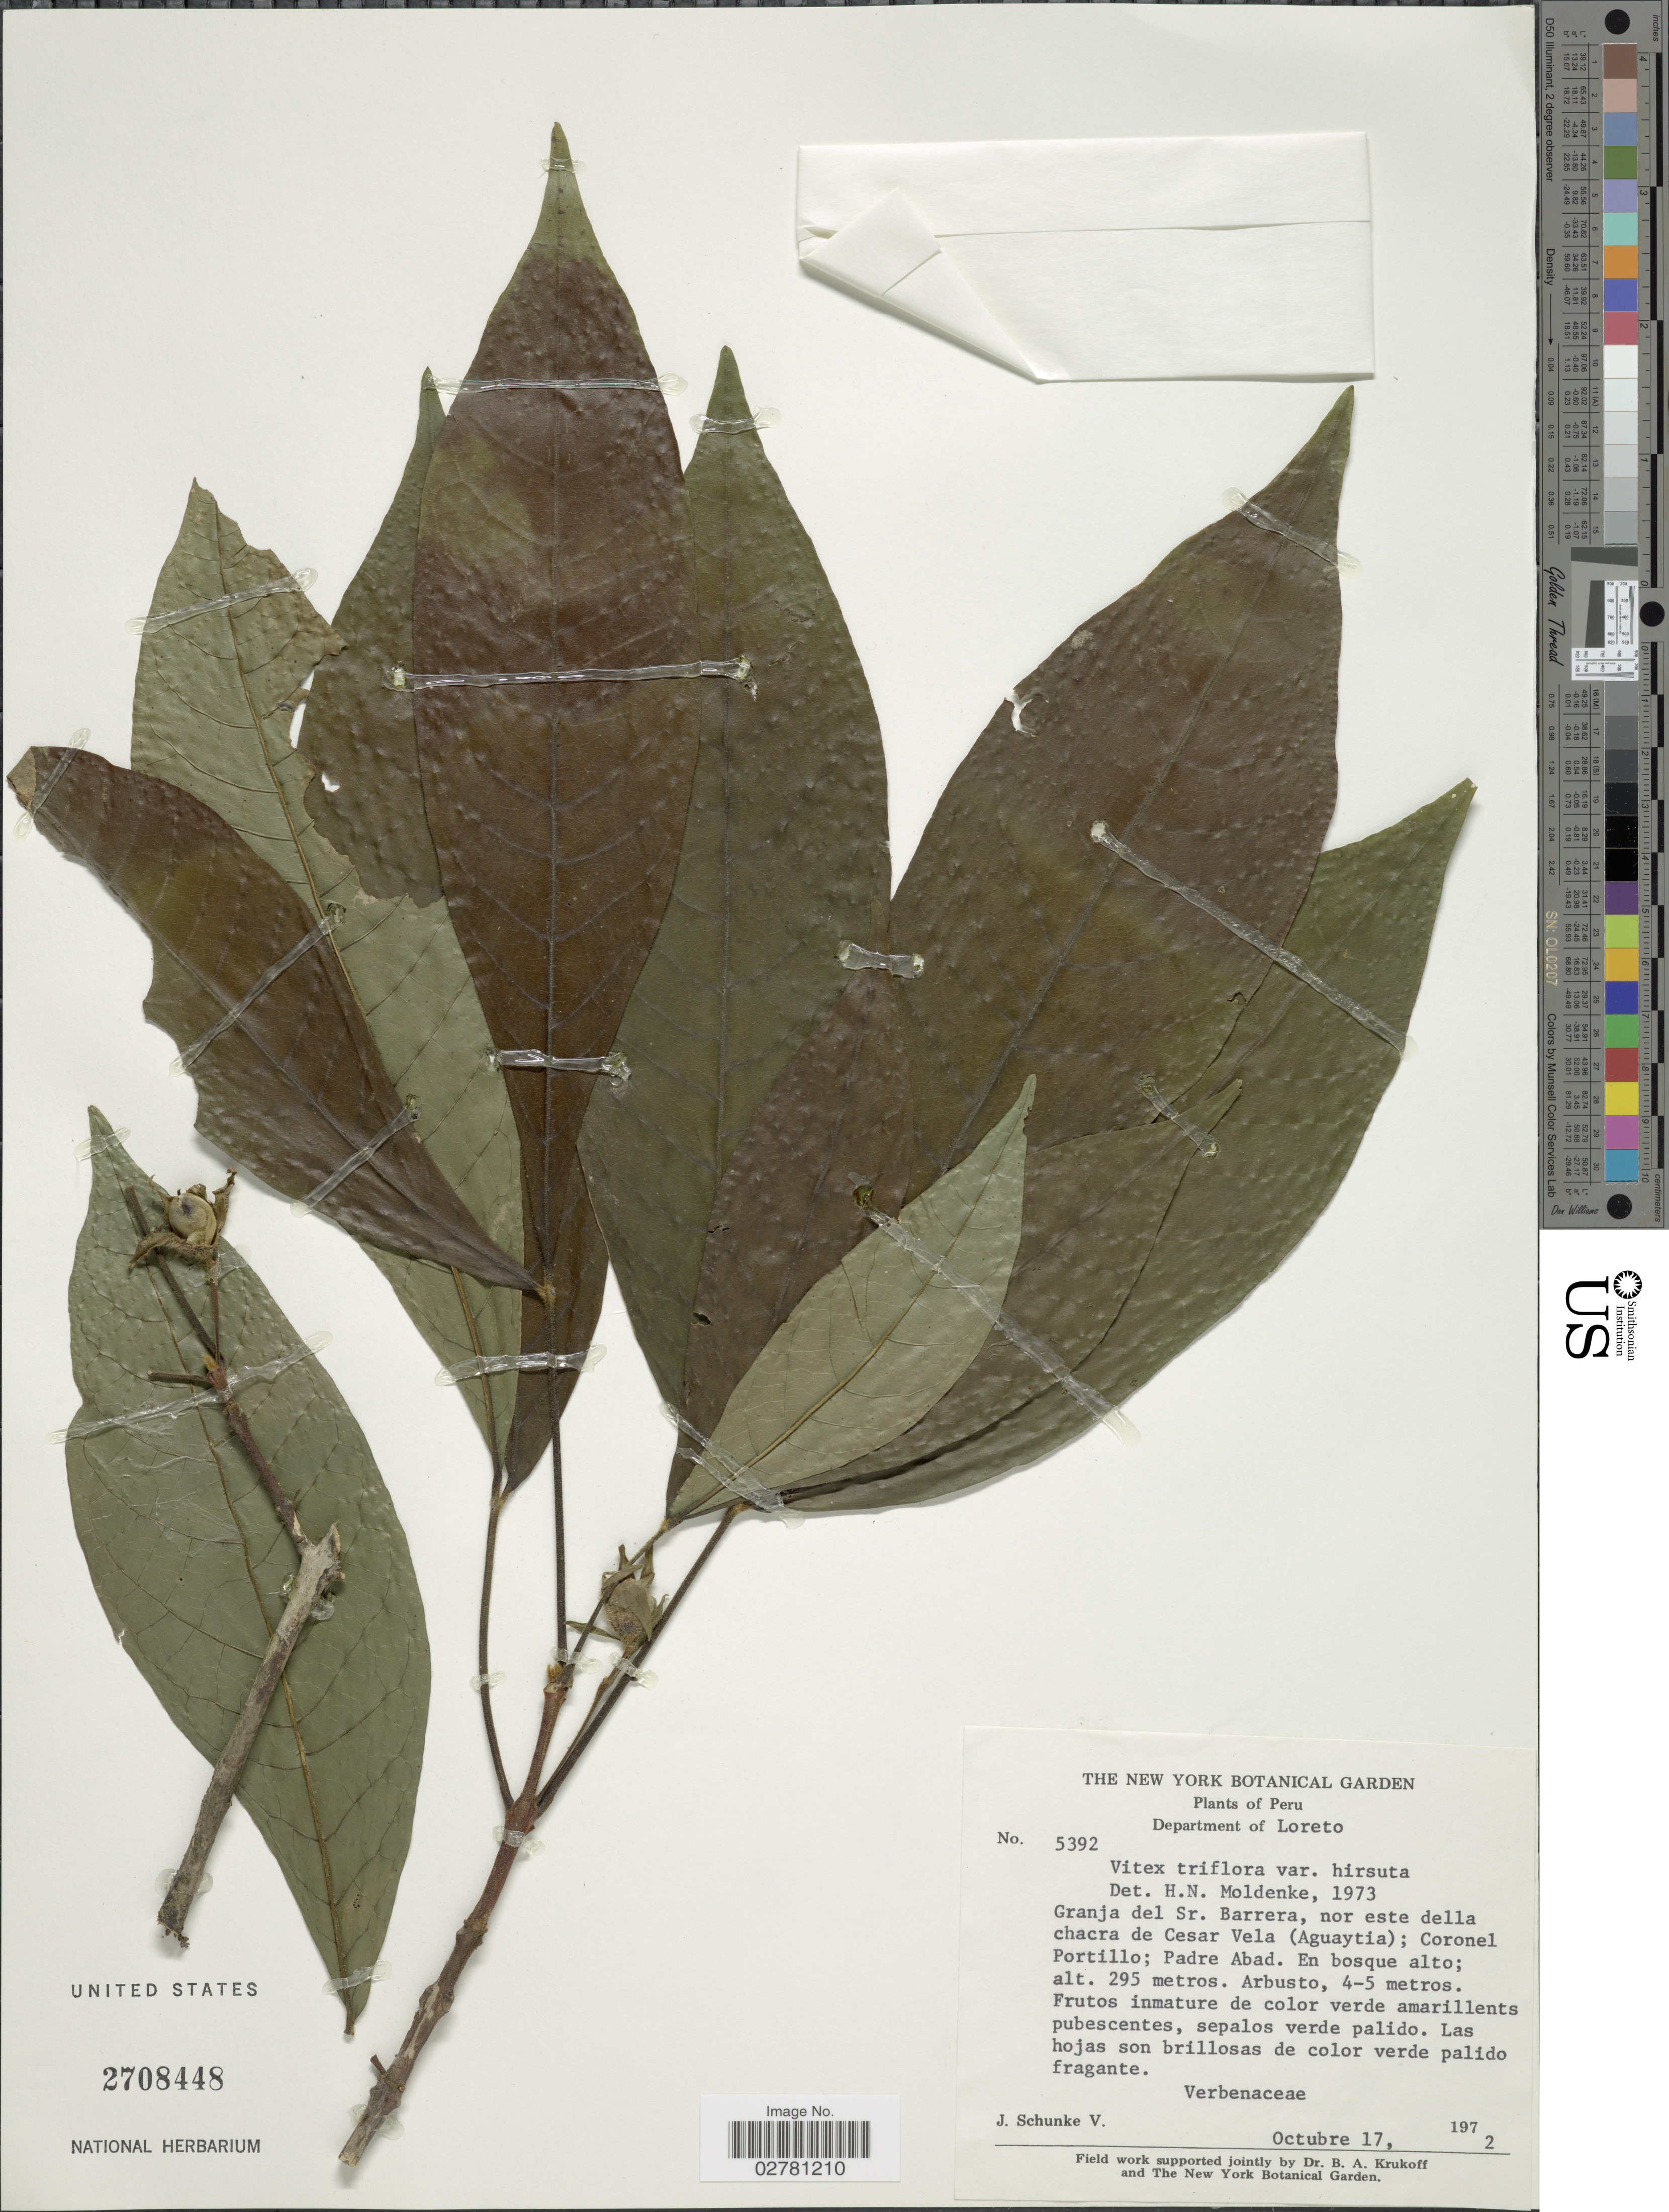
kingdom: Plantae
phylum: Tracheophyta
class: Magnoliopsida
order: Lamiales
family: Lamiaceae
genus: Vitex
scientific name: Vitex triflora var. hirsuta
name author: Moldenke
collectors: J. Schunke Vigo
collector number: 5392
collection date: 1972-10-17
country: Peru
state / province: Loreto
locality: Department of Loreto. Granja del Sr. Barrera, nor este della chacra de Cesar Vela (Aguaytia); Coronel Portillo; Padre Abad.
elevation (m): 295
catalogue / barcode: US 2708448